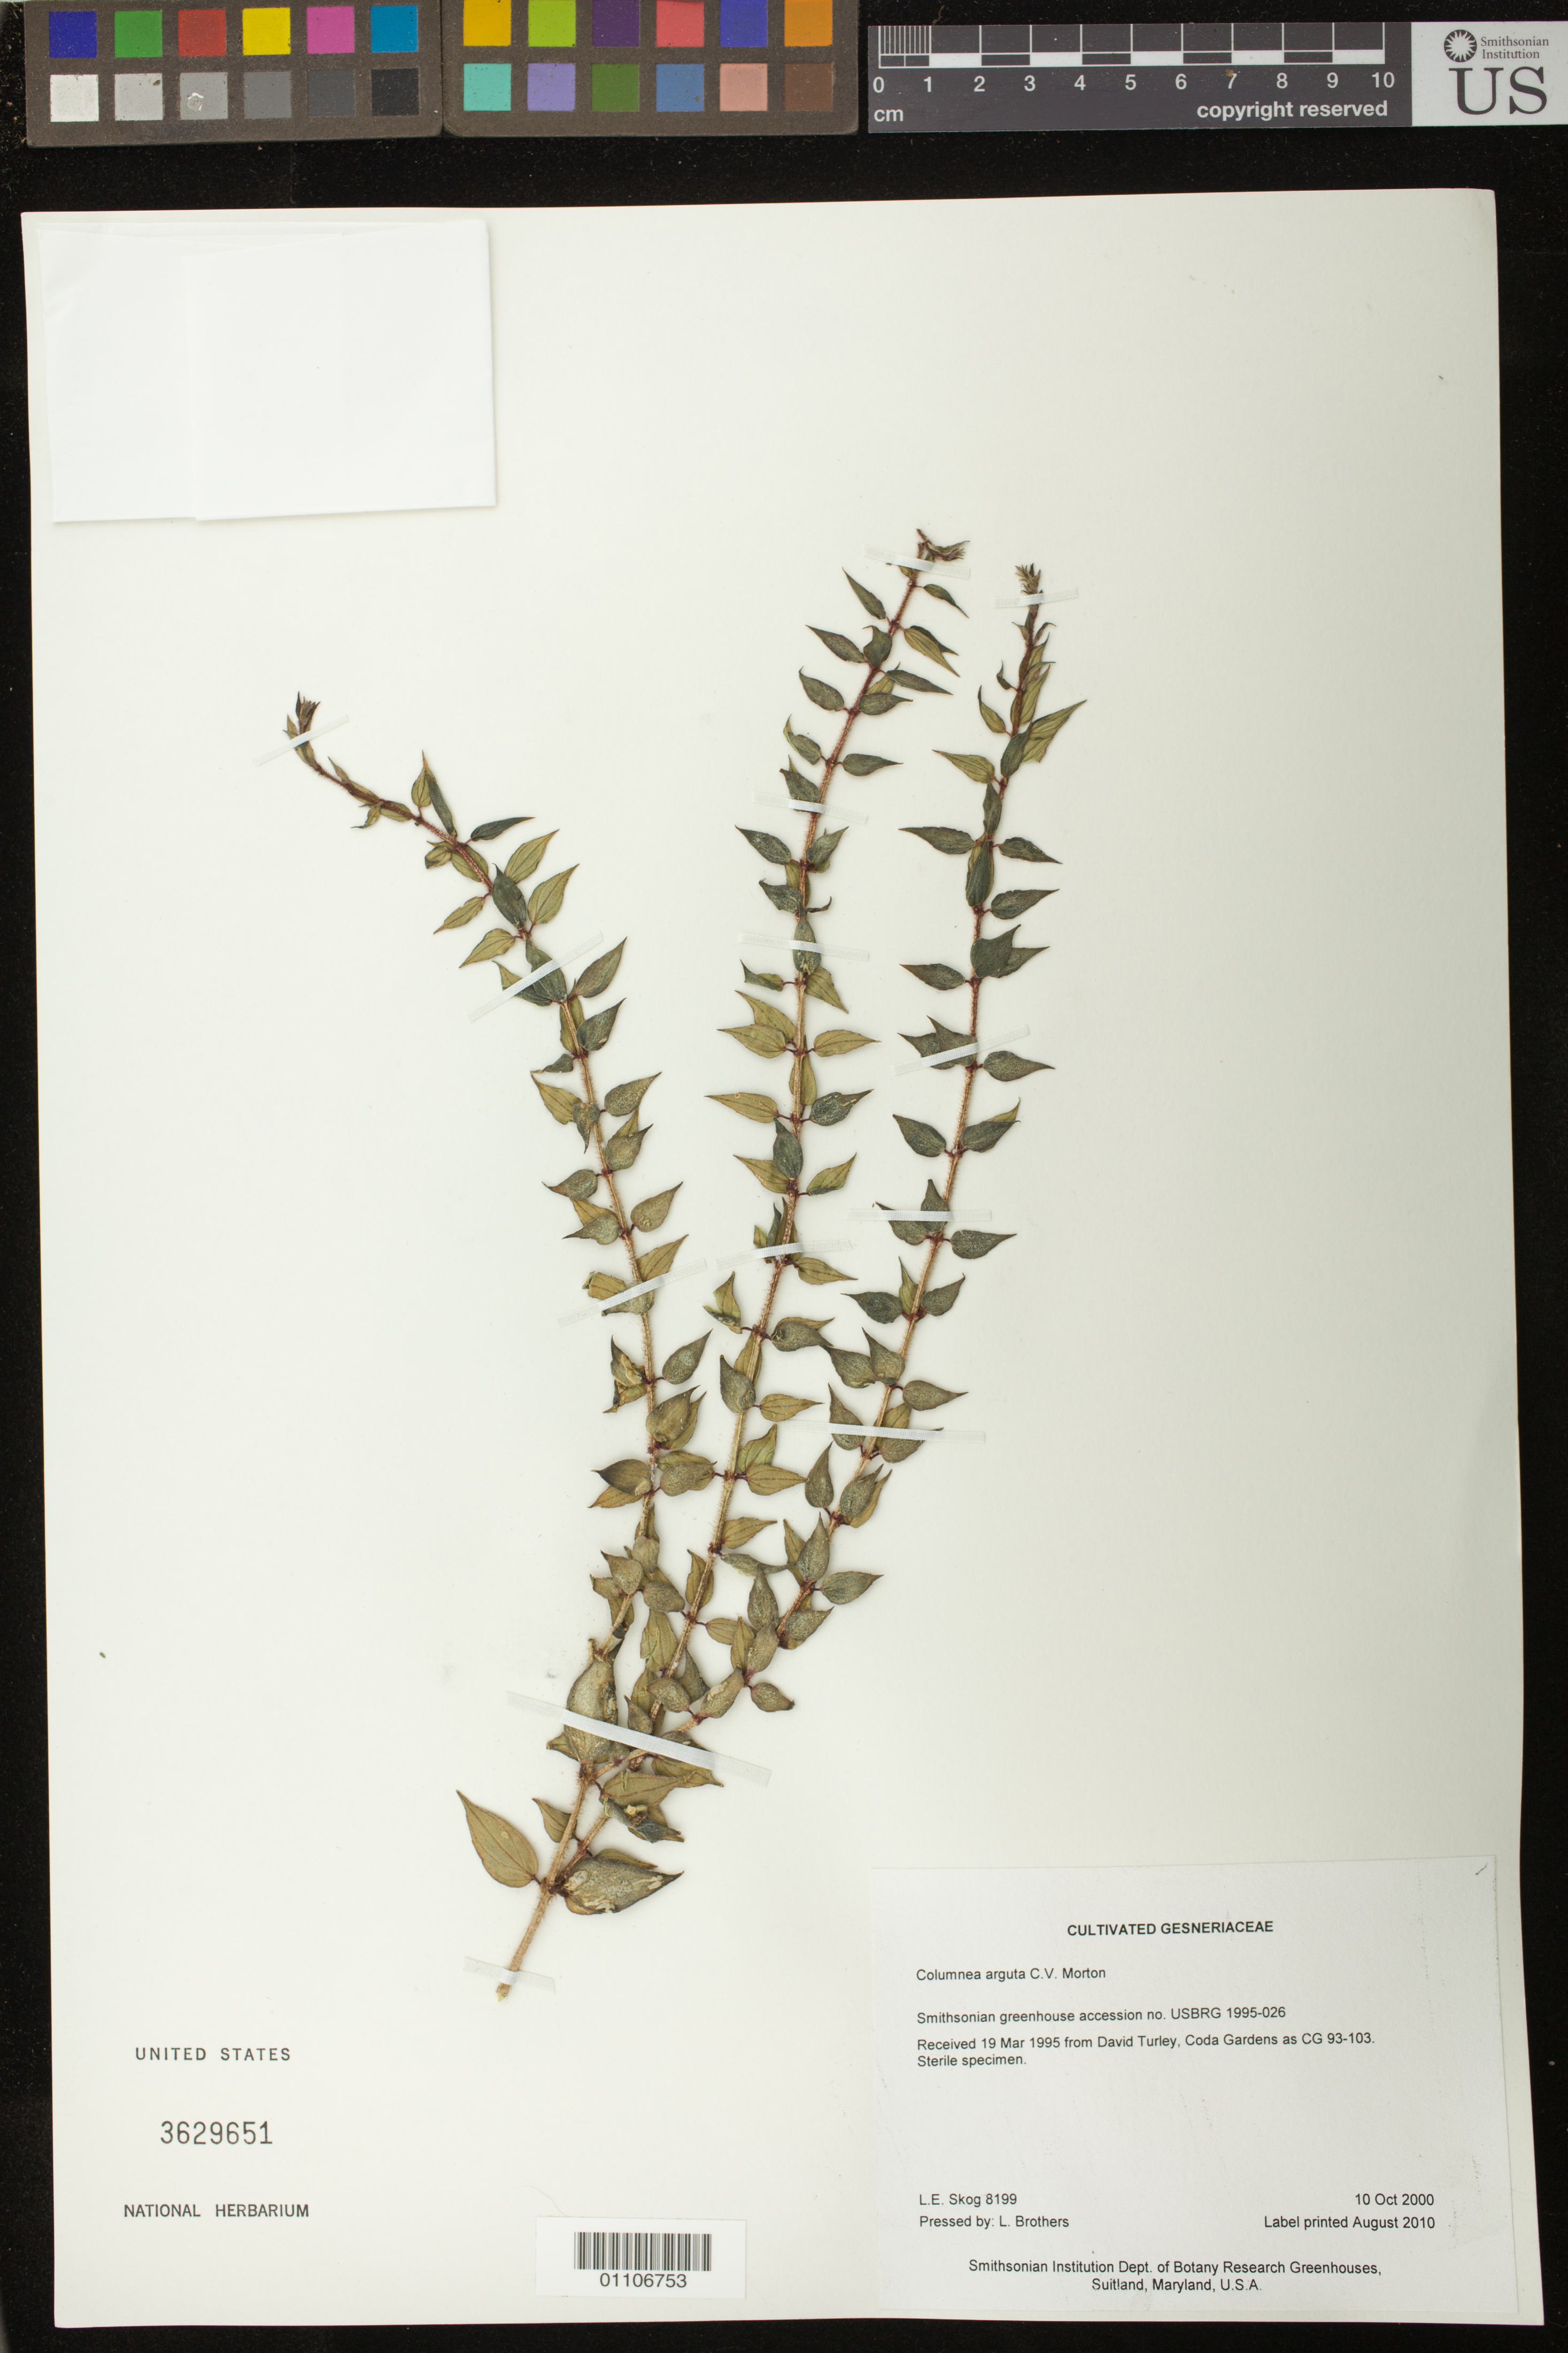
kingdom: Plantae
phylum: Tracheophyta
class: Magnoliopsida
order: Lamiales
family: Gesneriaceae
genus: Columnea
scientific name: Columnea arguta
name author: C.V. Morton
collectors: L. E. Skog & L. Brothers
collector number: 8199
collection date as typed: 10 Oct 2000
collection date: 2000-10-10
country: United States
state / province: Maryland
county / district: Prince George's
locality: Smithsonian Institution Dept. of Botany Research Greenhouses, Suitland, Maryland, U.S.A.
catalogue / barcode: US 3629651